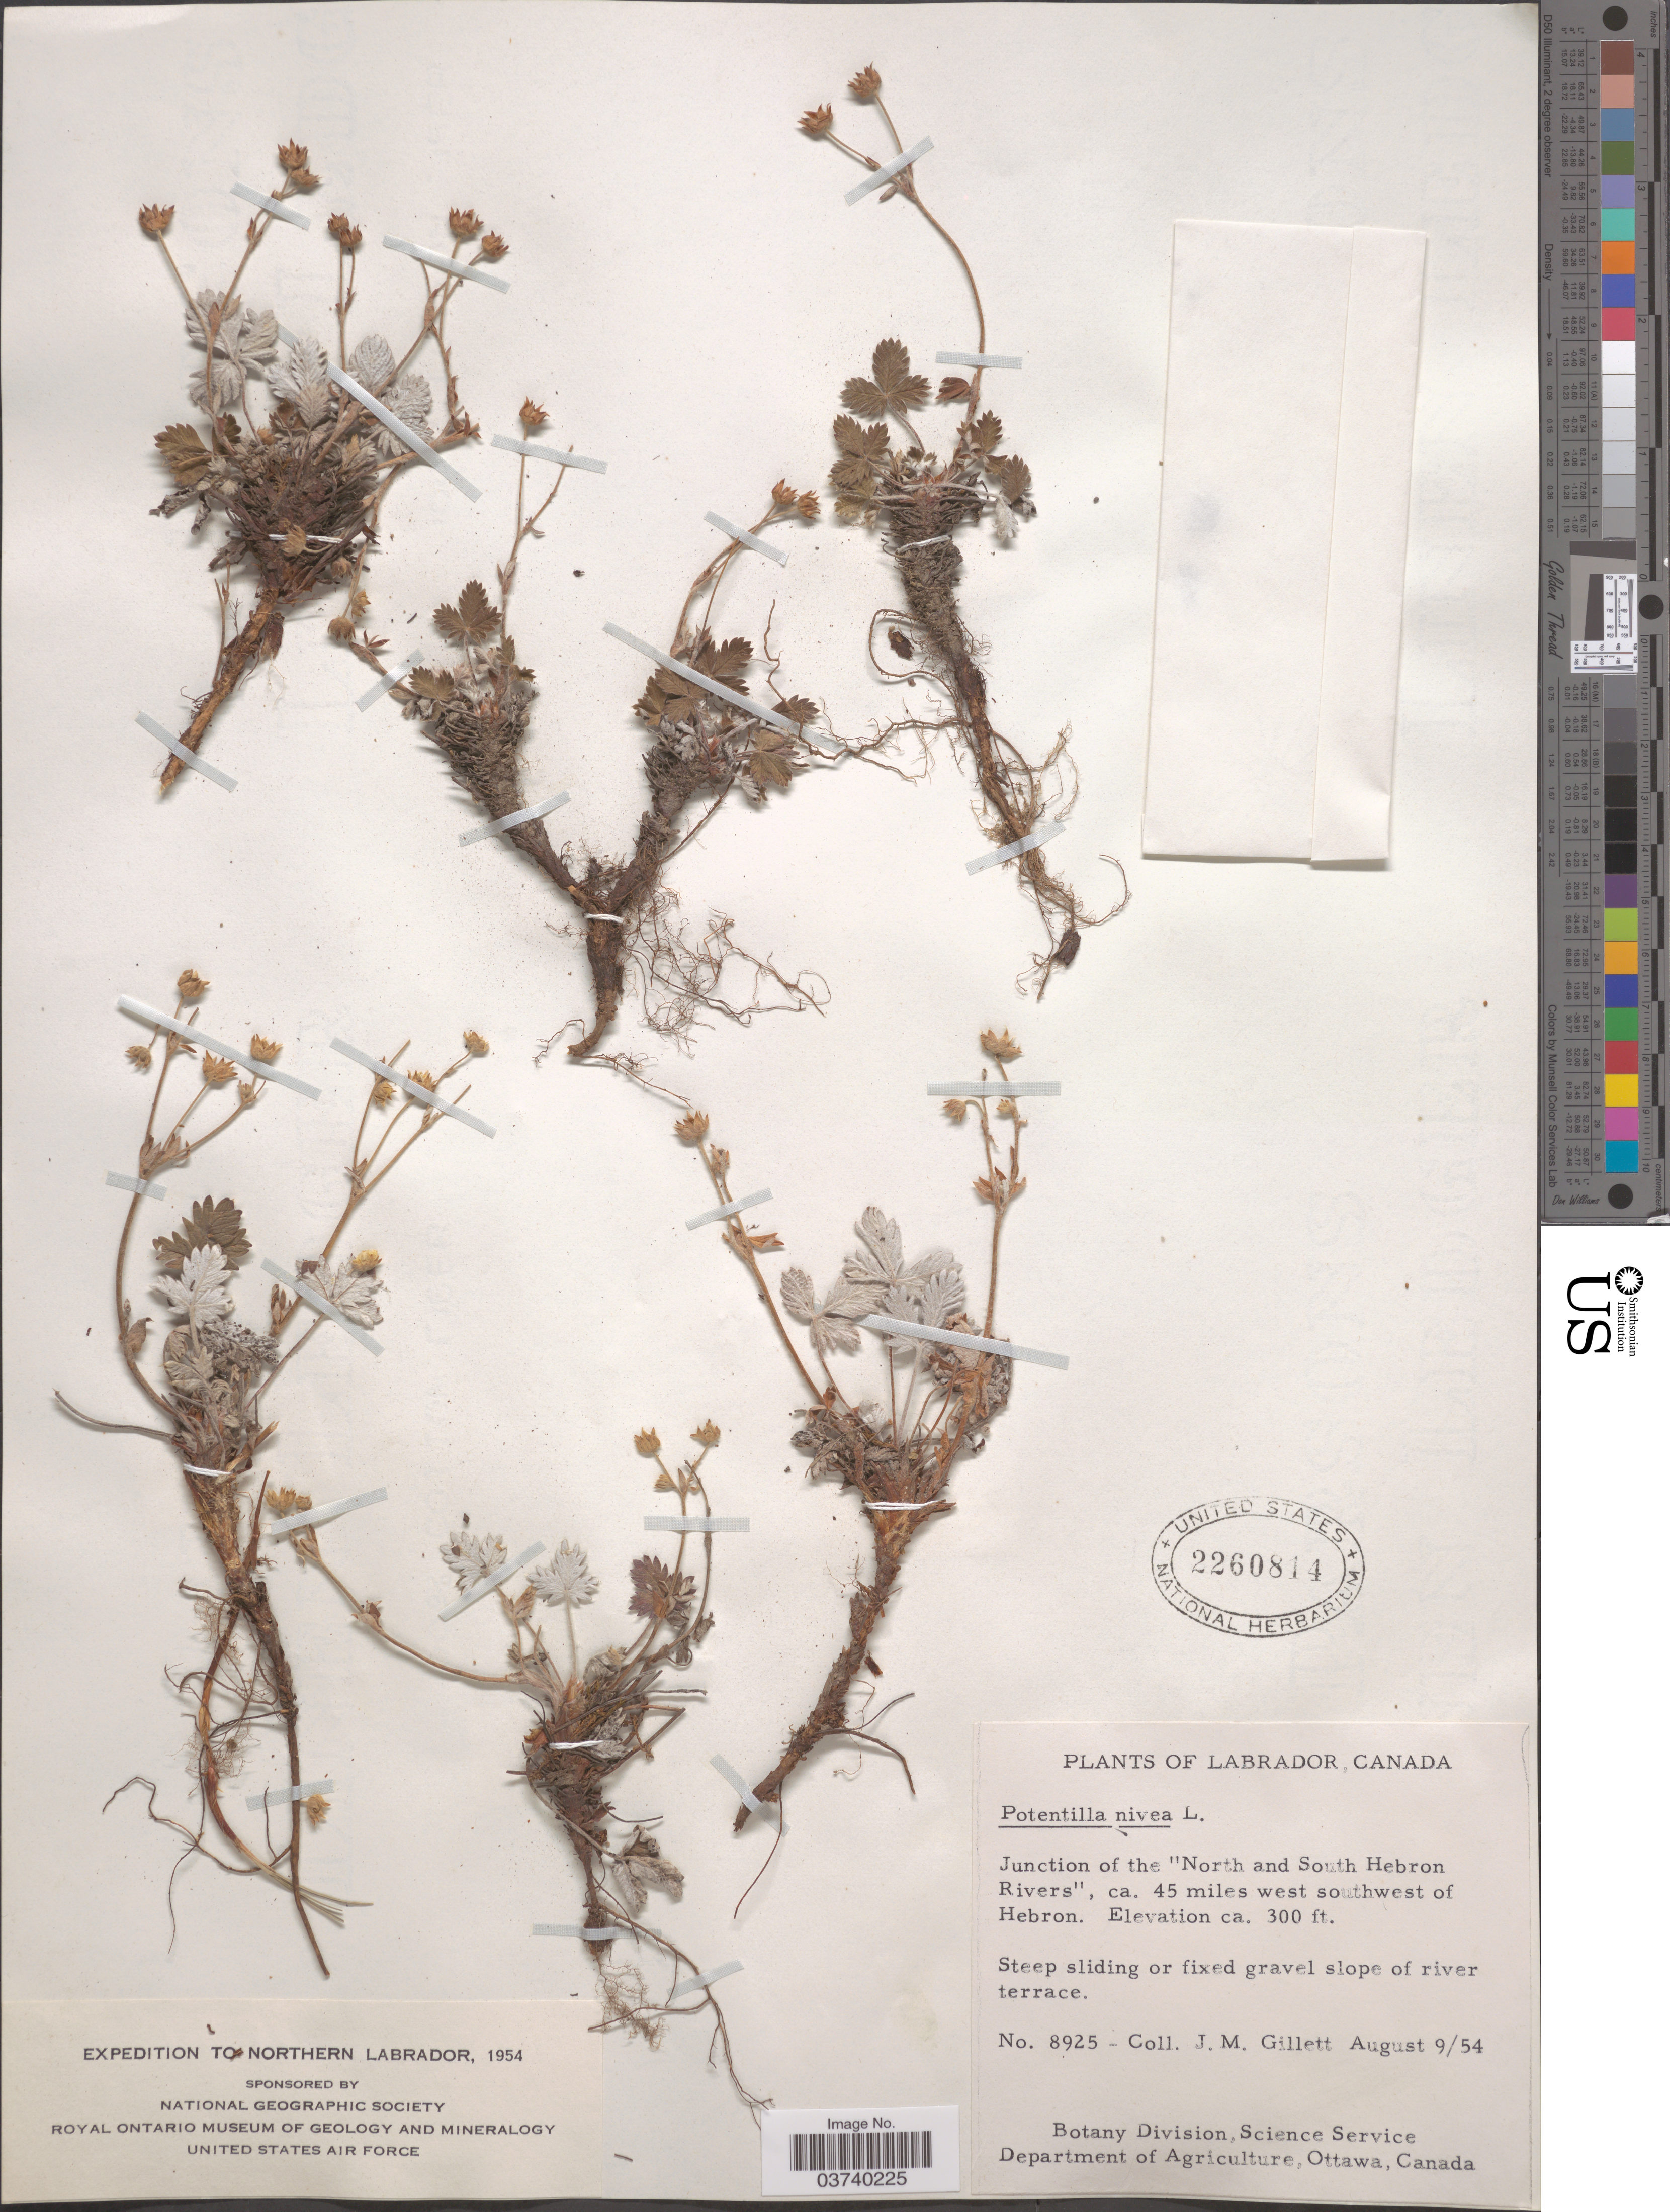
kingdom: Plantae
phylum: Tracheophyta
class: Magnoliopsida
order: Rosales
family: Rosaceae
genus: Potentilla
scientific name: Potentilla nivea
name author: L.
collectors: J. M. Gillett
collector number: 8925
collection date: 1954-08-09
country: Canada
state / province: Newfoundland and Labrador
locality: Labrador. Northern Labrador. Junction of the "North and South Hebron Rivers", ca. 45 miles west southwest of Hebron.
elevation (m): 91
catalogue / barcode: US 2260814